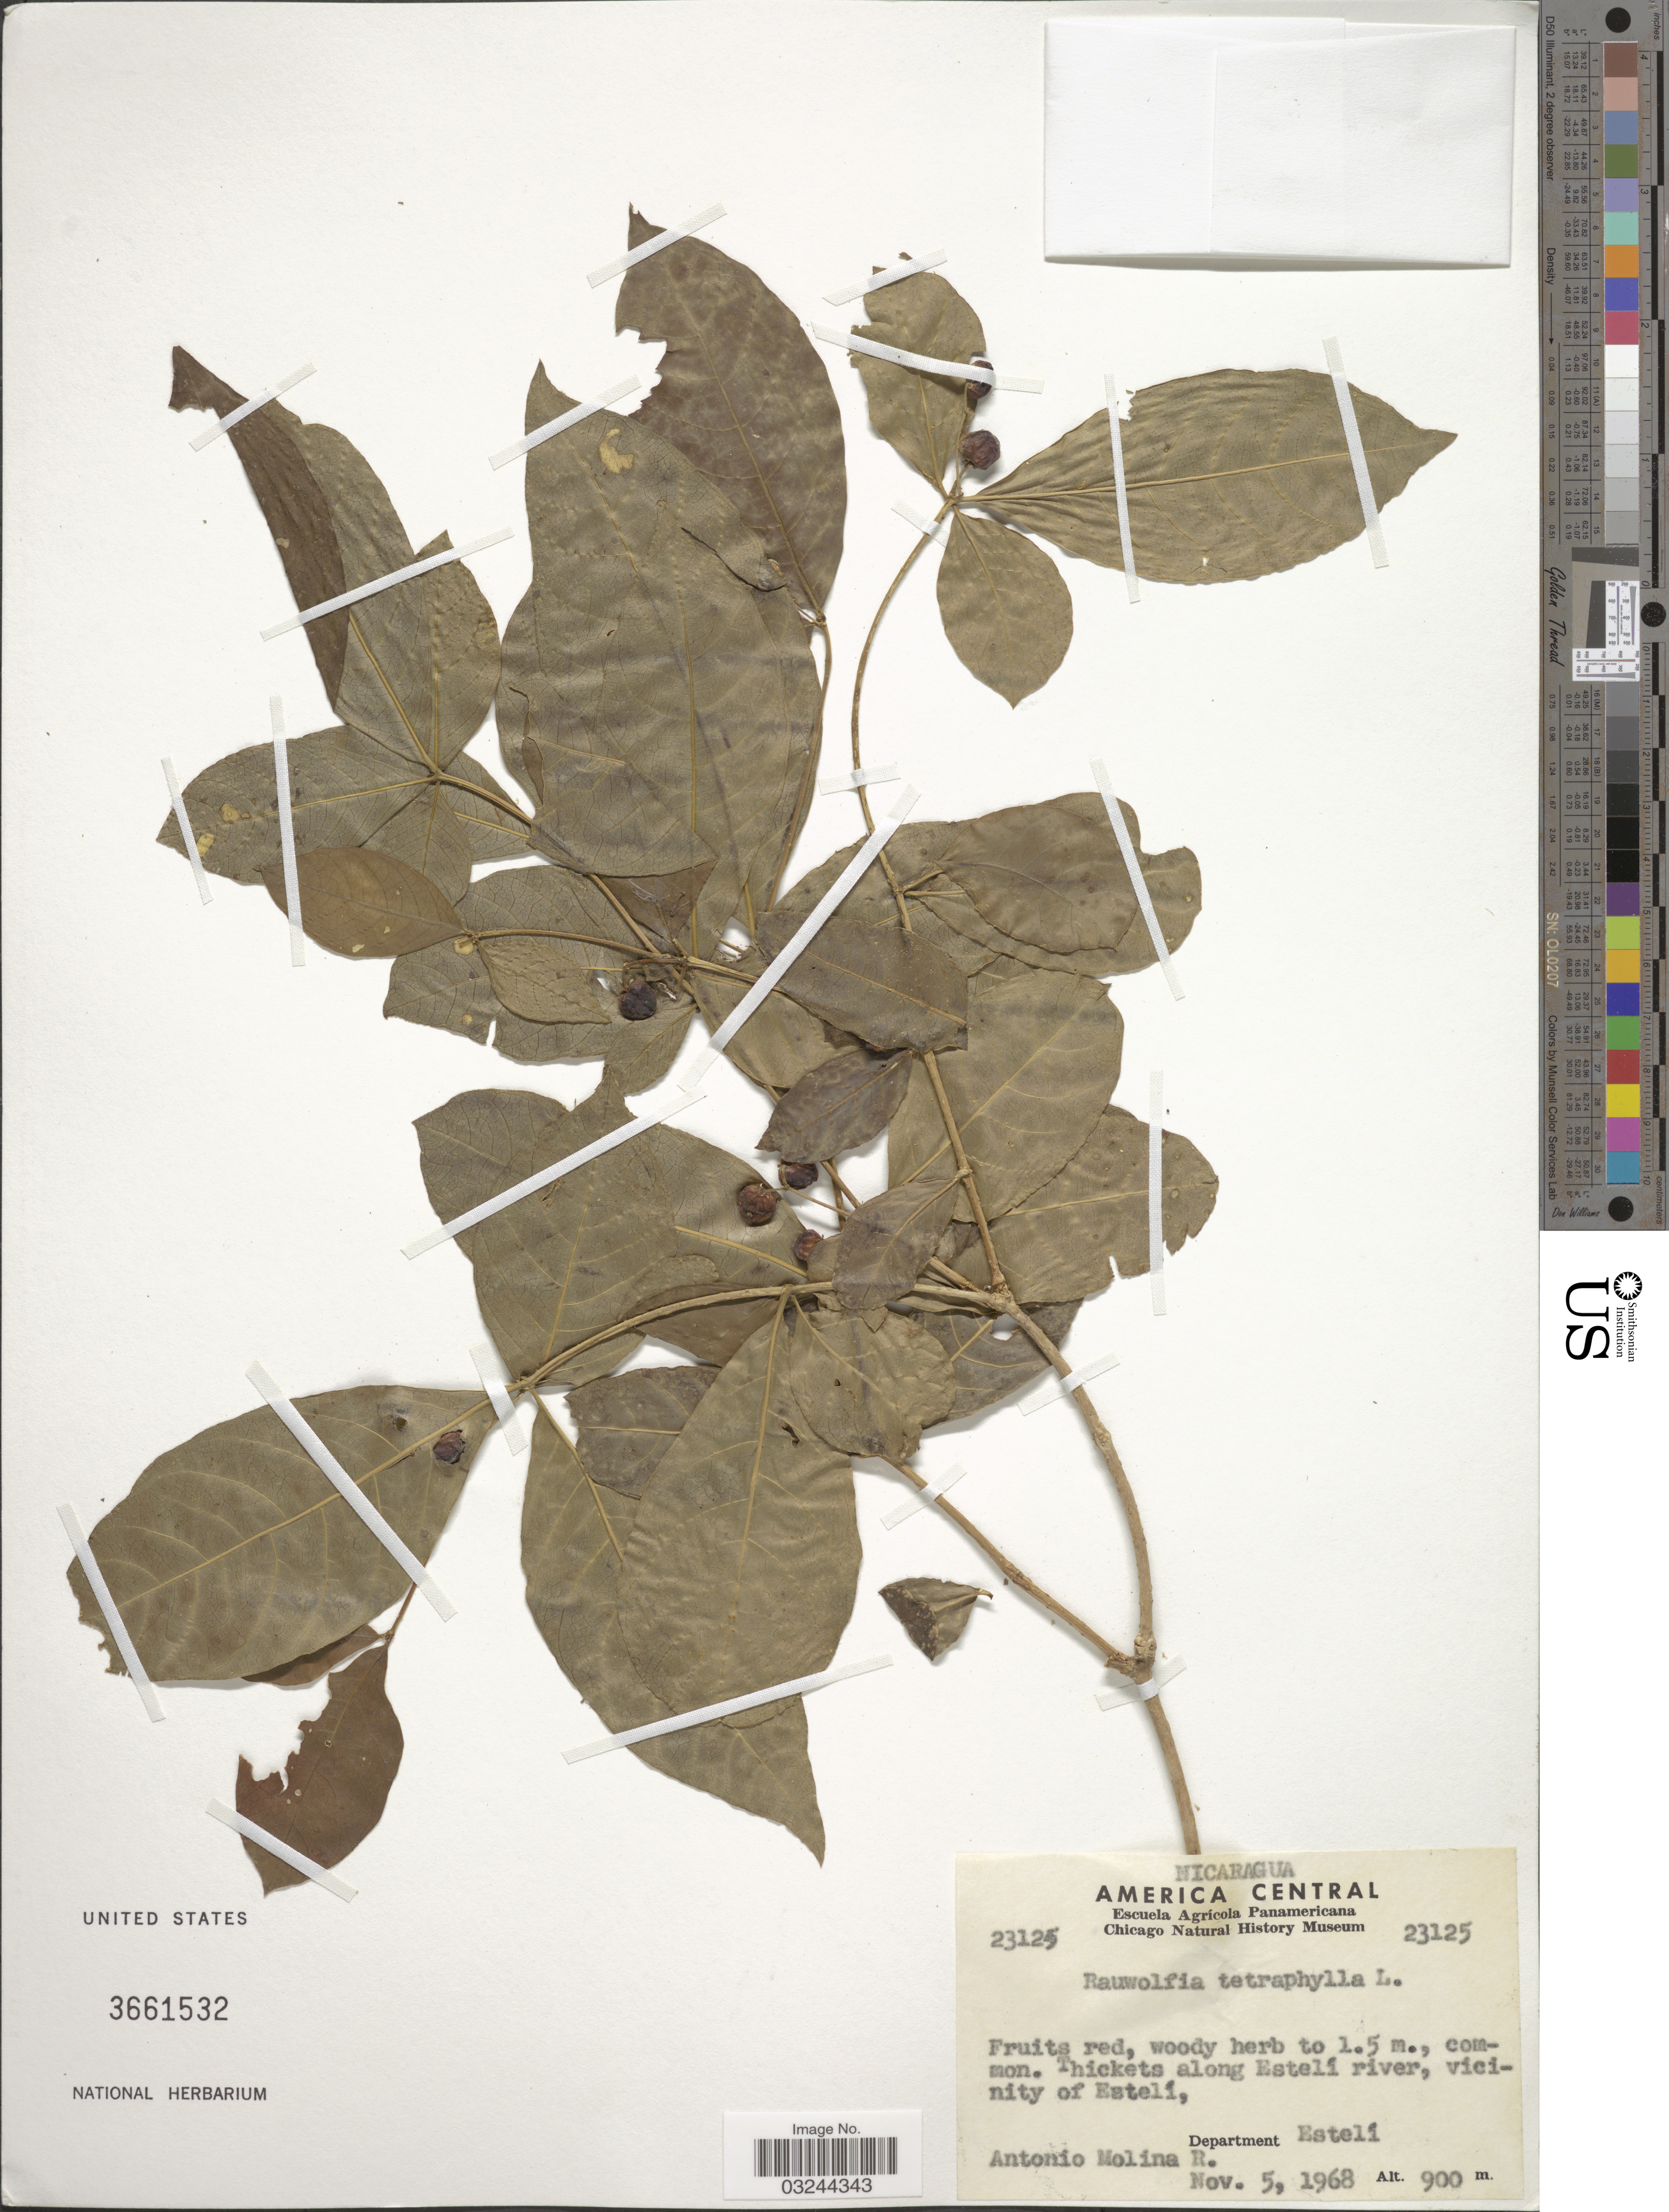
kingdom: Plantae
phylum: Tracheophyta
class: Magnoliopsida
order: Gentianales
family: Apocynaceae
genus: Rauvolfia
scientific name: Rauvolfia tetraphylla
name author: L.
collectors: A. Molina R.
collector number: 23125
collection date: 1968-11-05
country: Nicaragua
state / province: Esteli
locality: Thickets along Estelí river, vicinity of Estelí, Department Estelí.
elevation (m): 900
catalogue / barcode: US 3661532